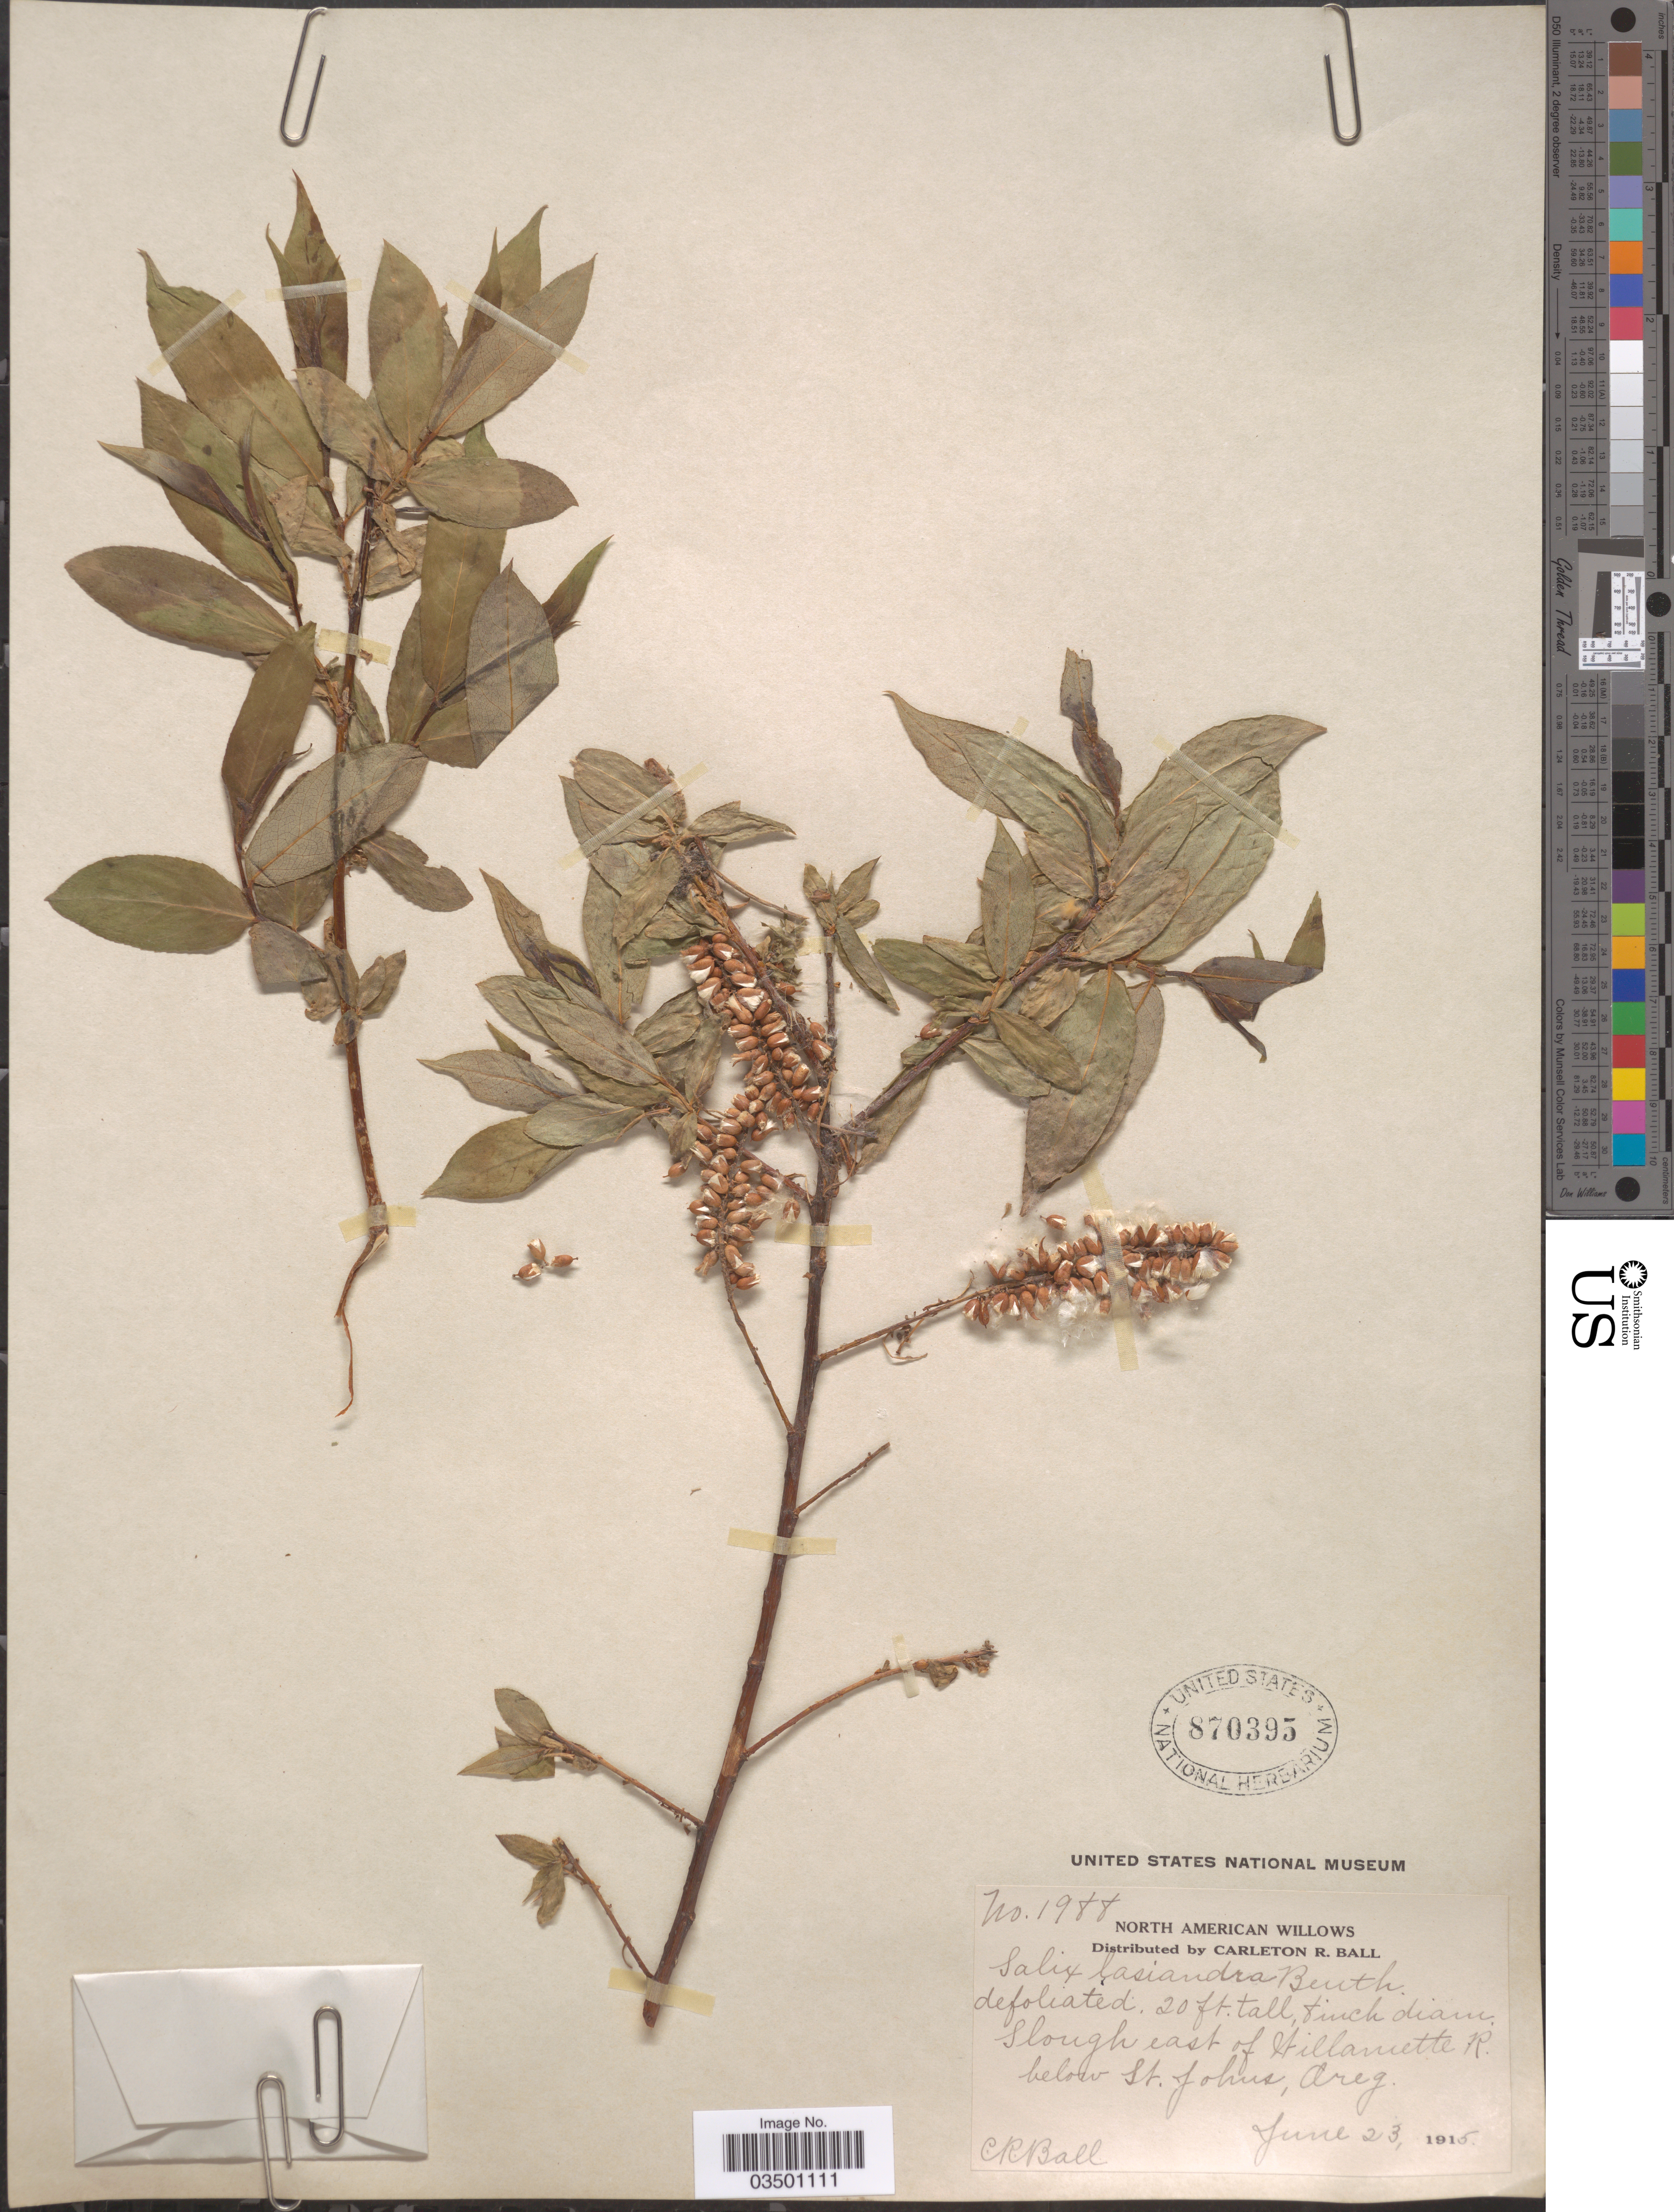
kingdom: Plantae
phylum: Tracheophyta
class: Magnoliopsida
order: Malpighiales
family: Salicaceae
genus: Salix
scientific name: Salix lasiandra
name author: Benth.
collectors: C. R. Ball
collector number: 1988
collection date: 1915-06-23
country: United States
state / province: Oregon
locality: Slough east of Willamette R. below St. Johns.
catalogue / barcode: US 870395